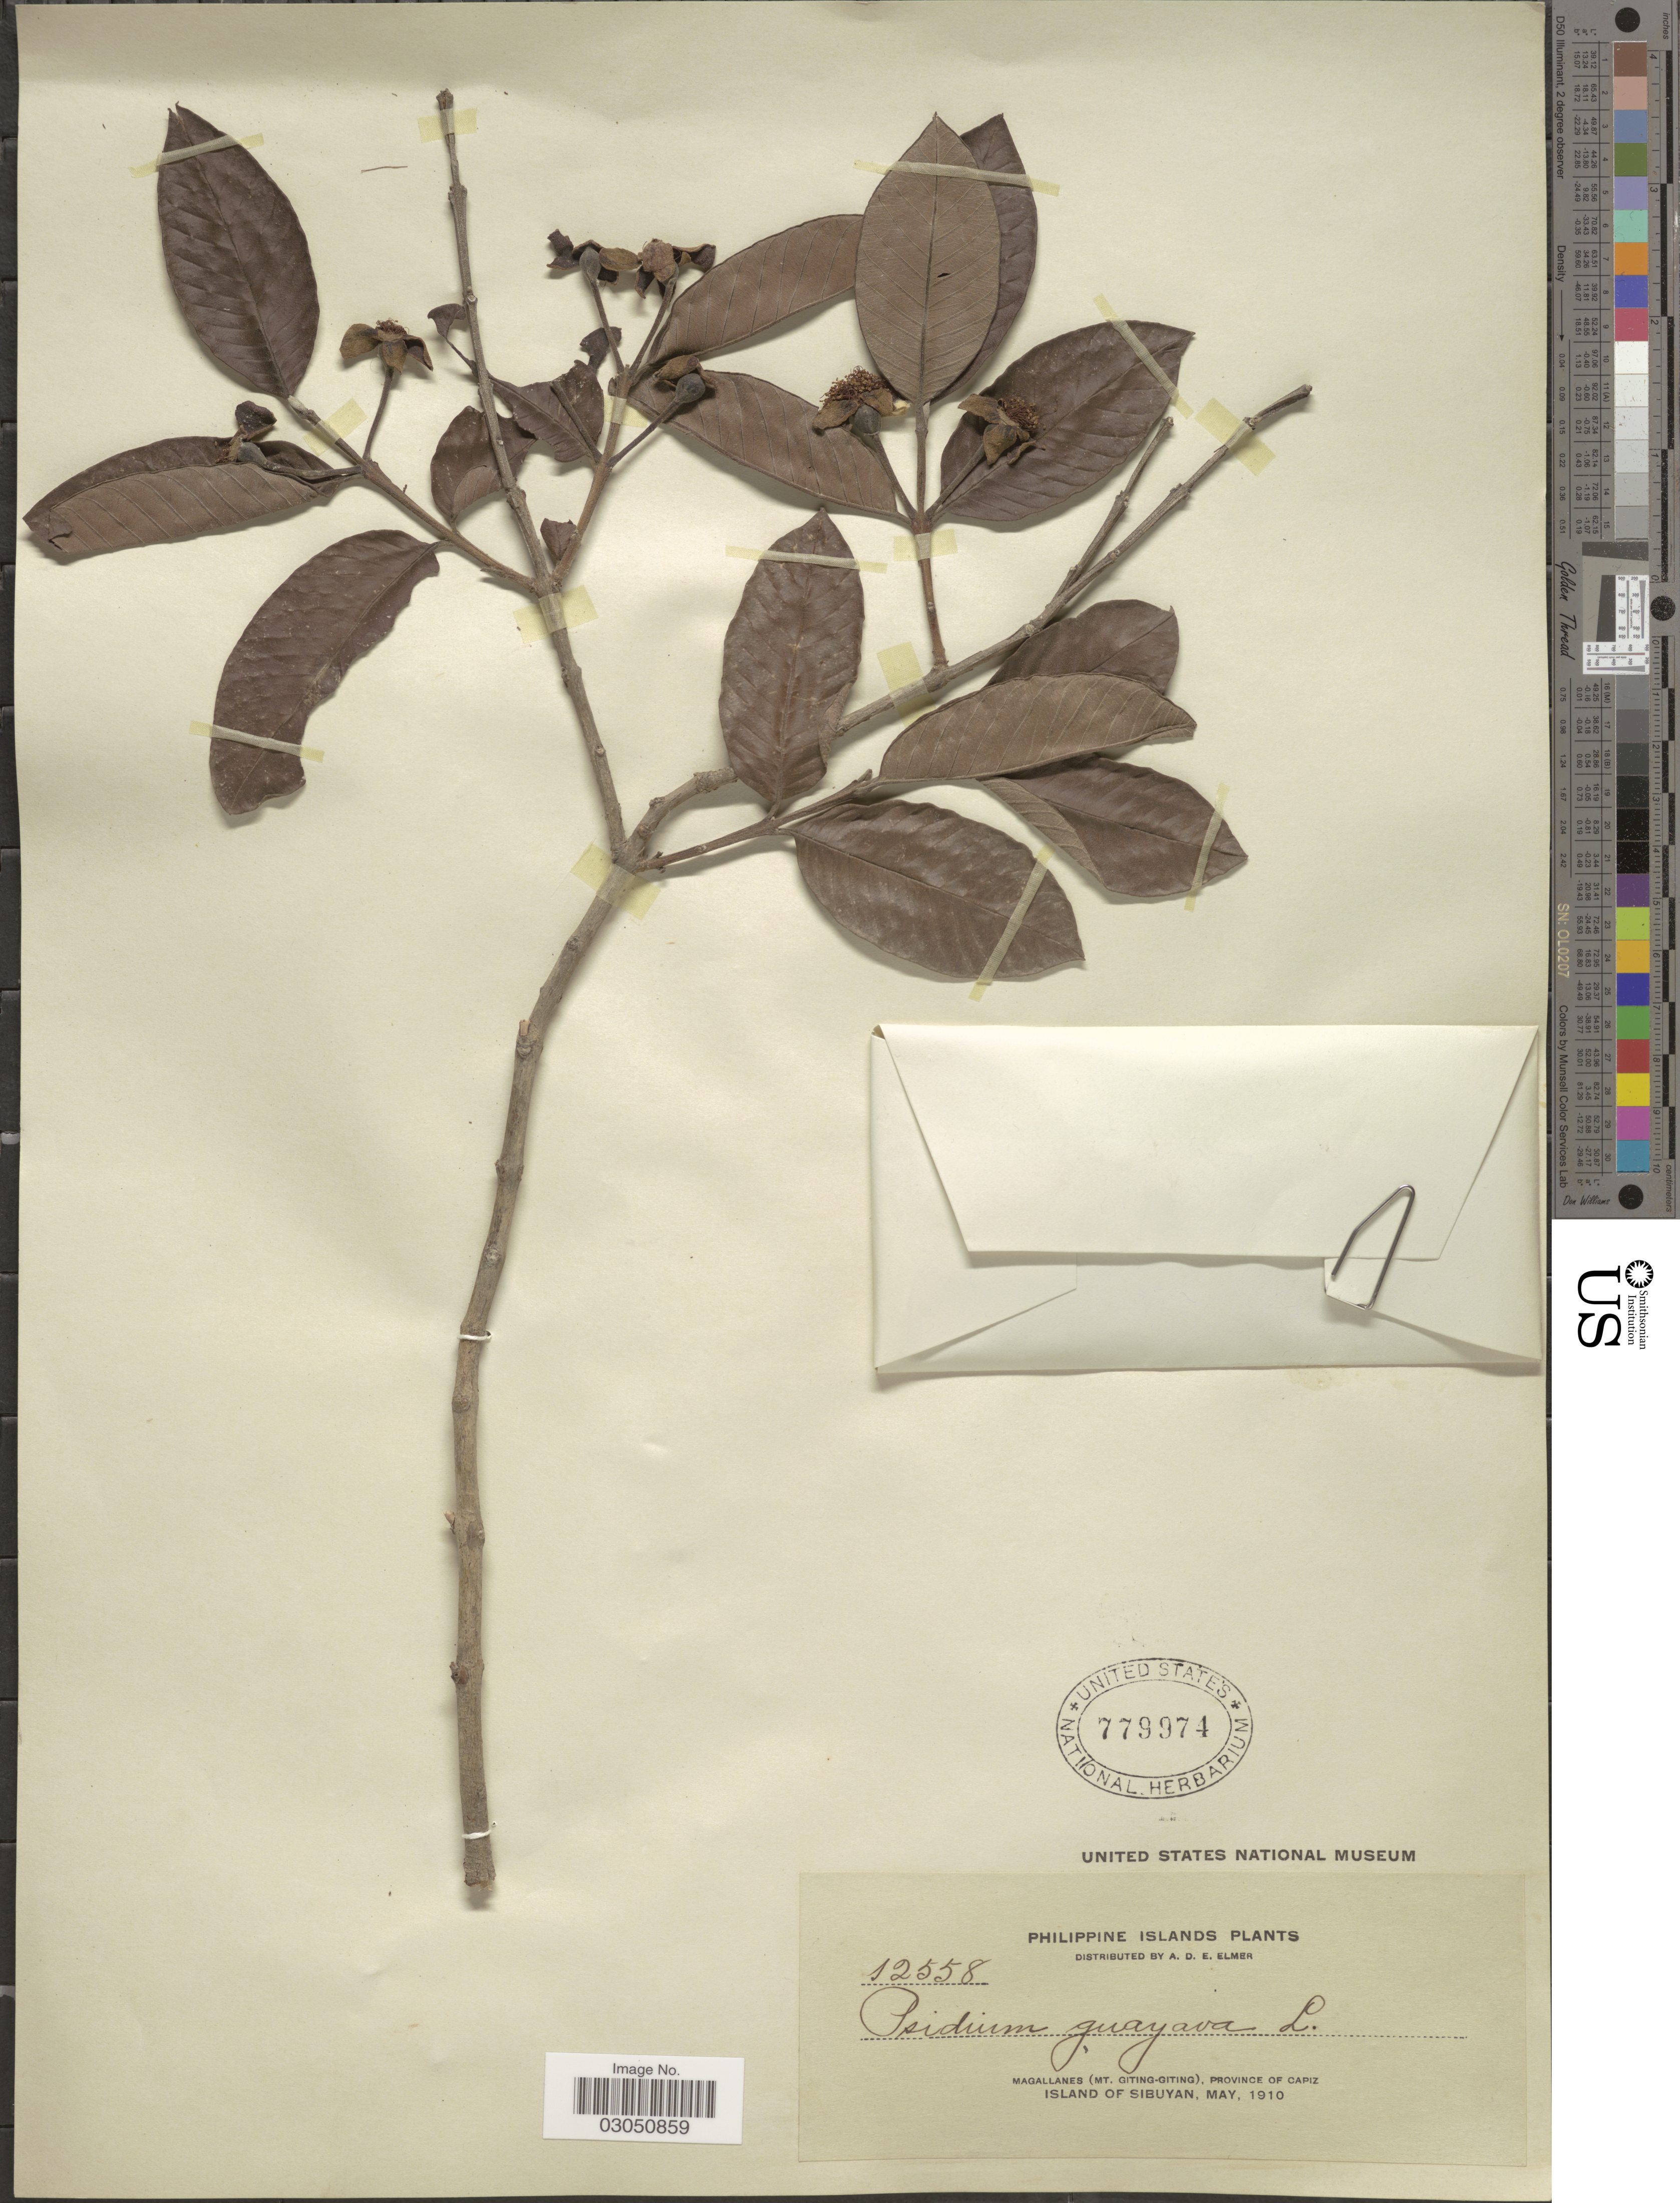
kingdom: Plantae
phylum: Tracheophyta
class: Magnoliopsida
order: Myrtales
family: Myrtaceae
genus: Psidium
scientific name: Psidium guajava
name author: L.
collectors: A. D. E. Elmer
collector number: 12558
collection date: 1910-05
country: Philippines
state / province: Western Visayas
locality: Philippine Islands. Magallanes (Mt. Giting-Giting), Province of Capiz. Island of Sibuyan.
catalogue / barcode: US 779974